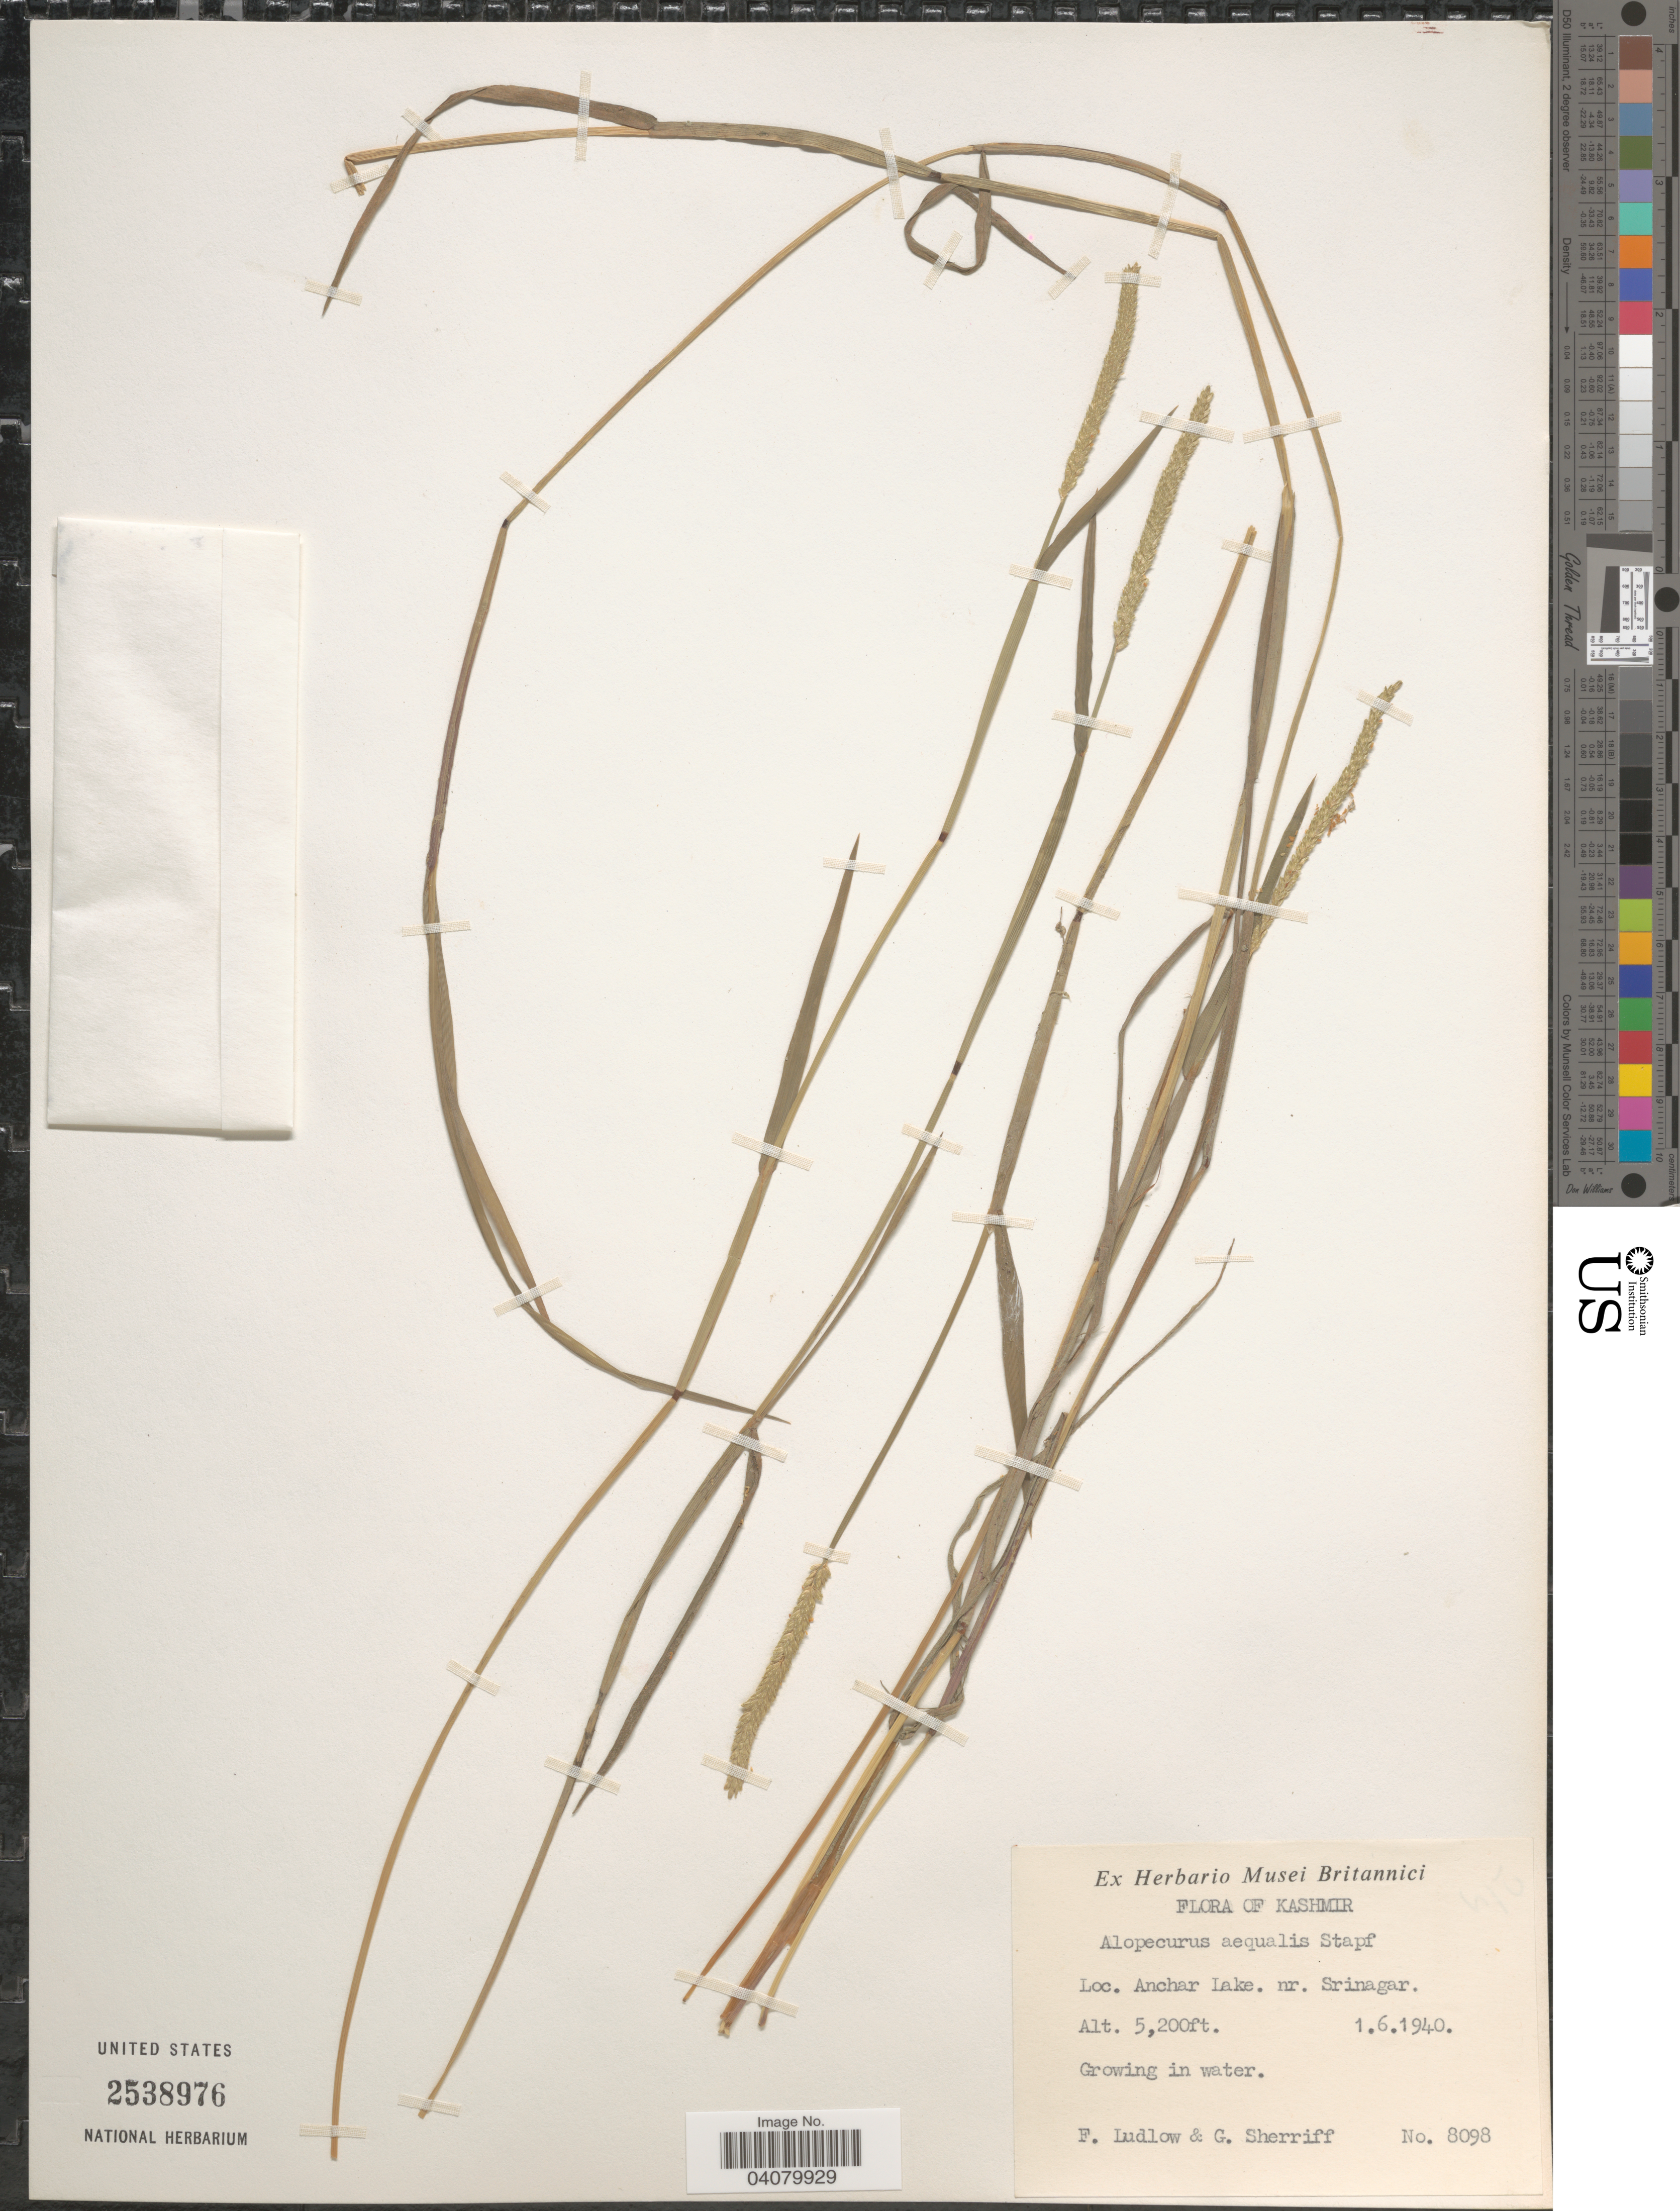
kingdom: Plantae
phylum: Tracheophyta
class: Liliopsida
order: Poales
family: Poaceae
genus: Alopecurus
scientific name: Alopecurus aequalis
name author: Sobol.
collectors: F. Ludlow & G. Sherriff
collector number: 8098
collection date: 1940-06-01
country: India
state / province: Jammu and Kashmir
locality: Kashmir. Anchar Lake. nr. Srinagar. In water.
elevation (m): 1585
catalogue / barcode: US 2538976